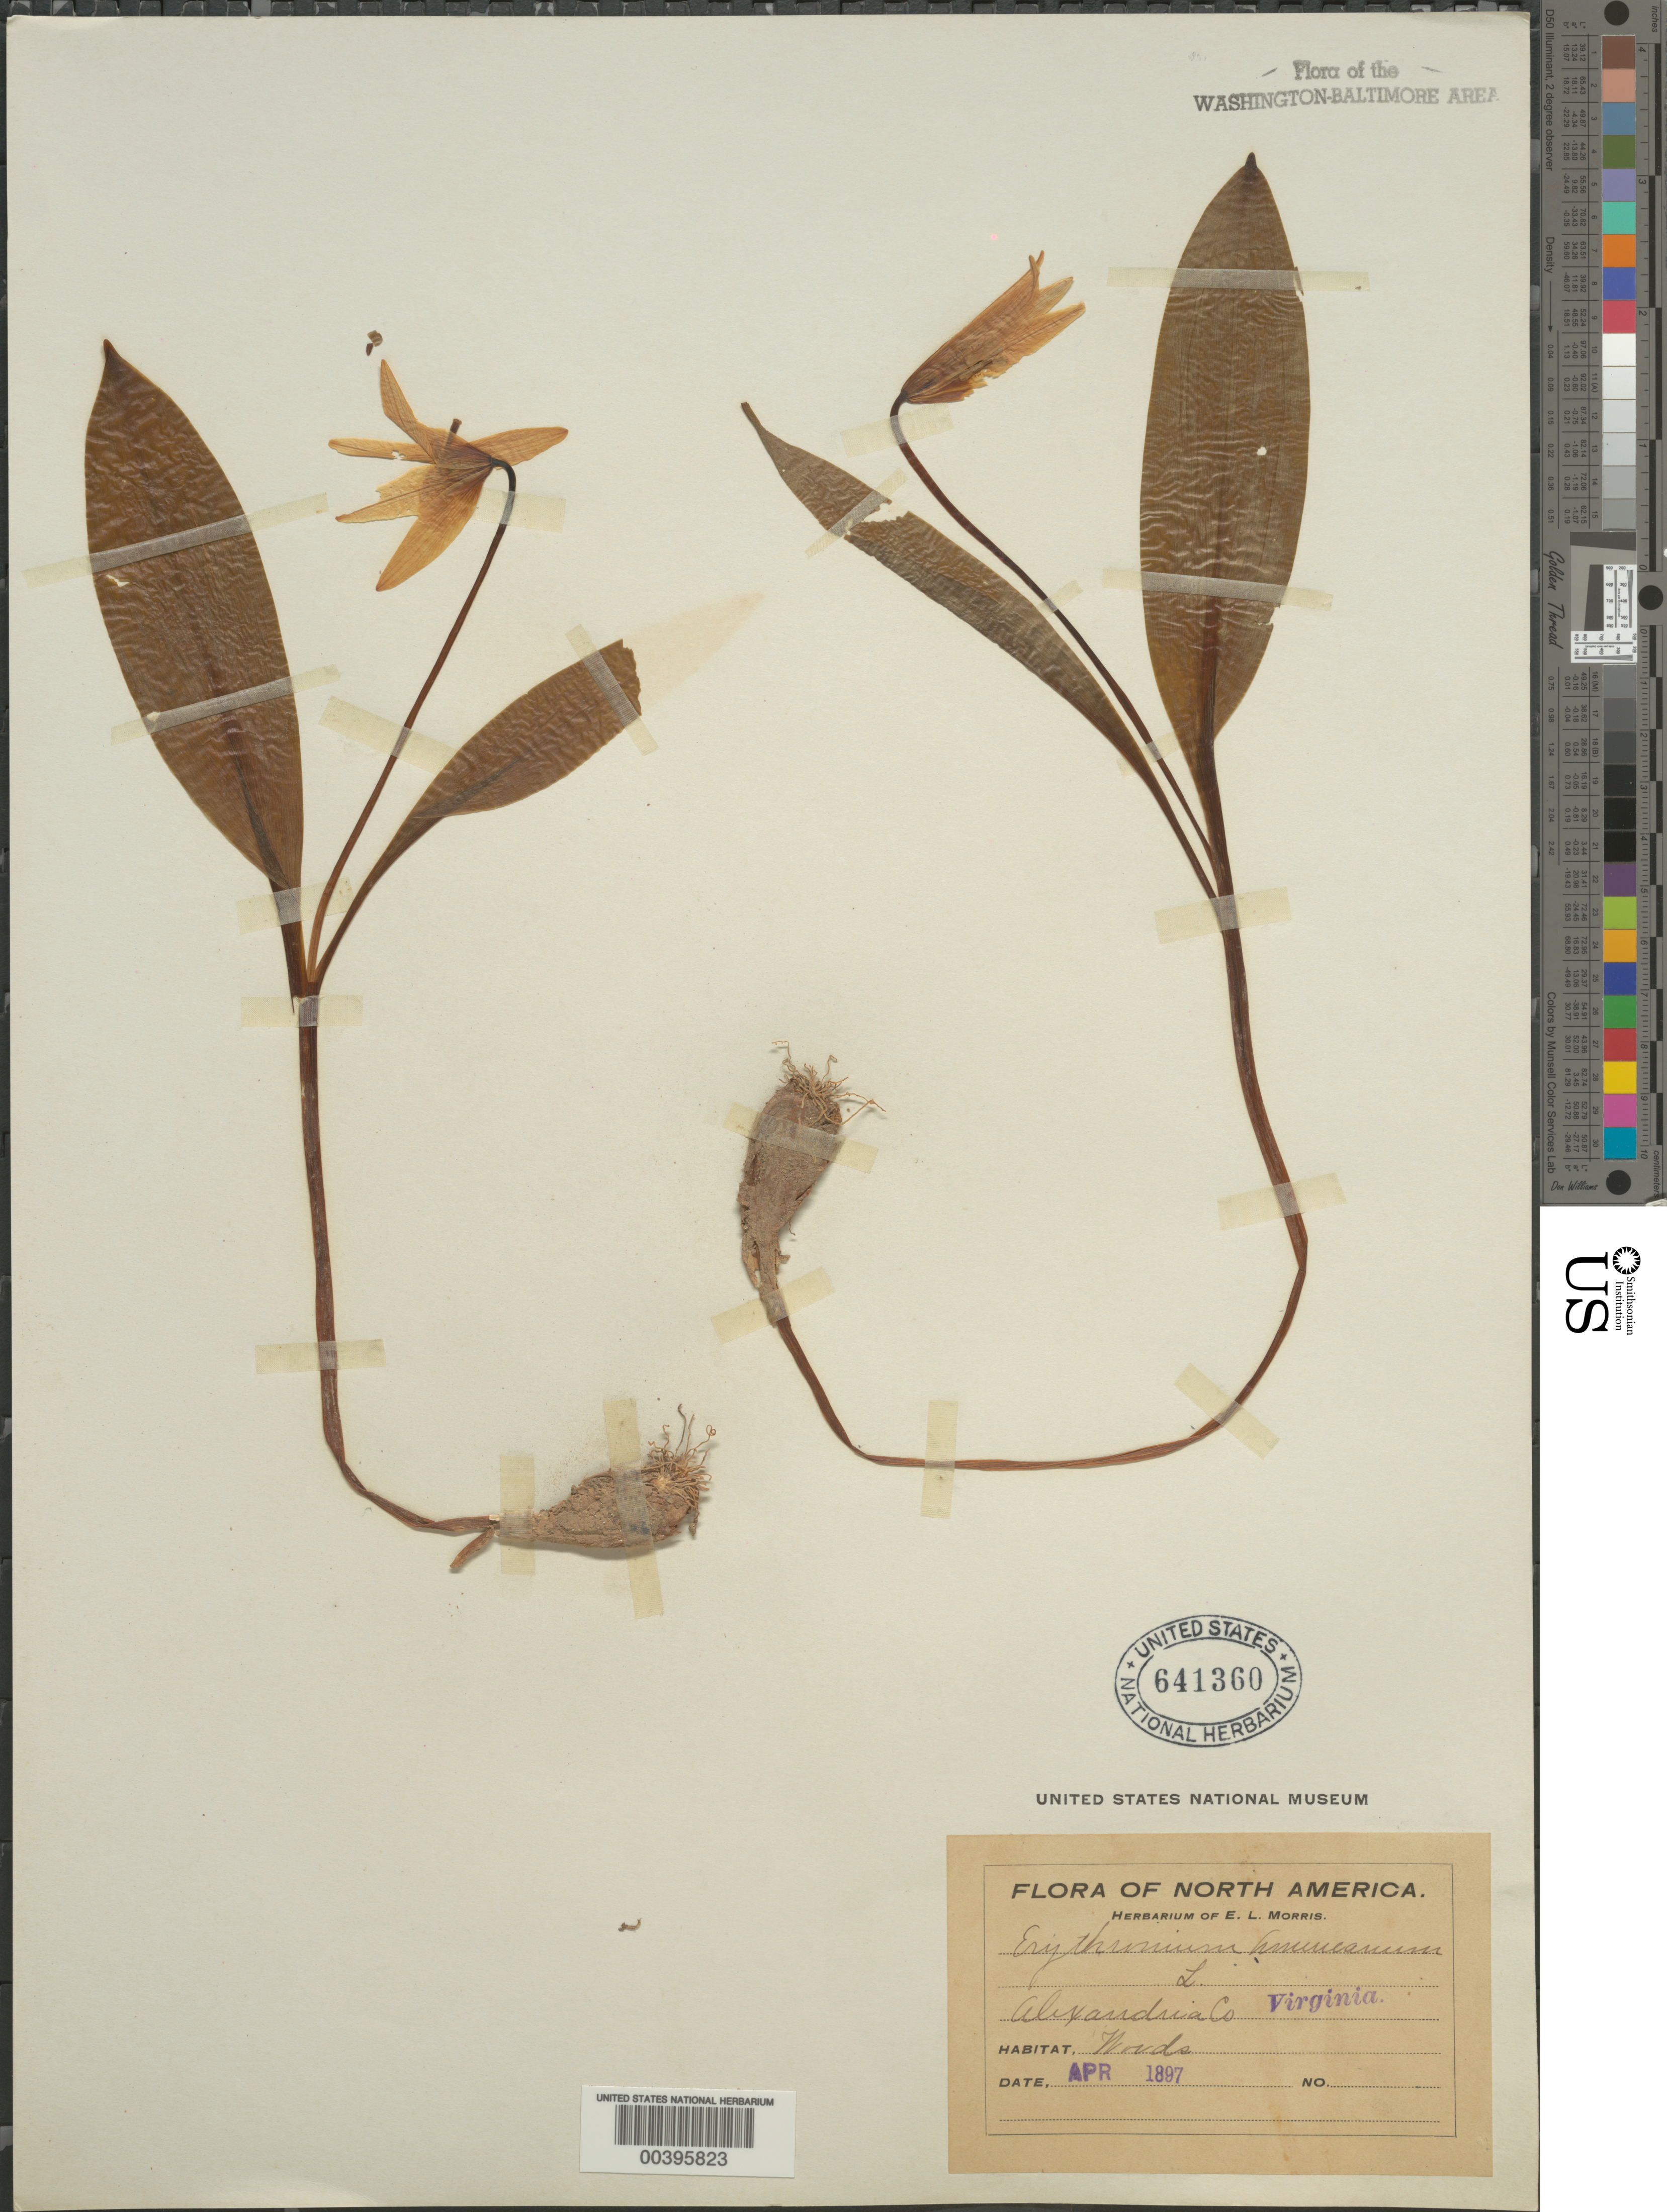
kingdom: Plantae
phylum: Tracheophyta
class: Liliopsida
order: Liliales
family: Liliaceae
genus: Erythronium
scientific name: Erythronium americanum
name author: Ker Gawl.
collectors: E. L. Morris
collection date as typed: Apr 1897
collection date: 1897-04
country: United States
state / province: Virginia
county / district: City of Alexandria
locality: Alexandria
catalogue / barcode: US 641360